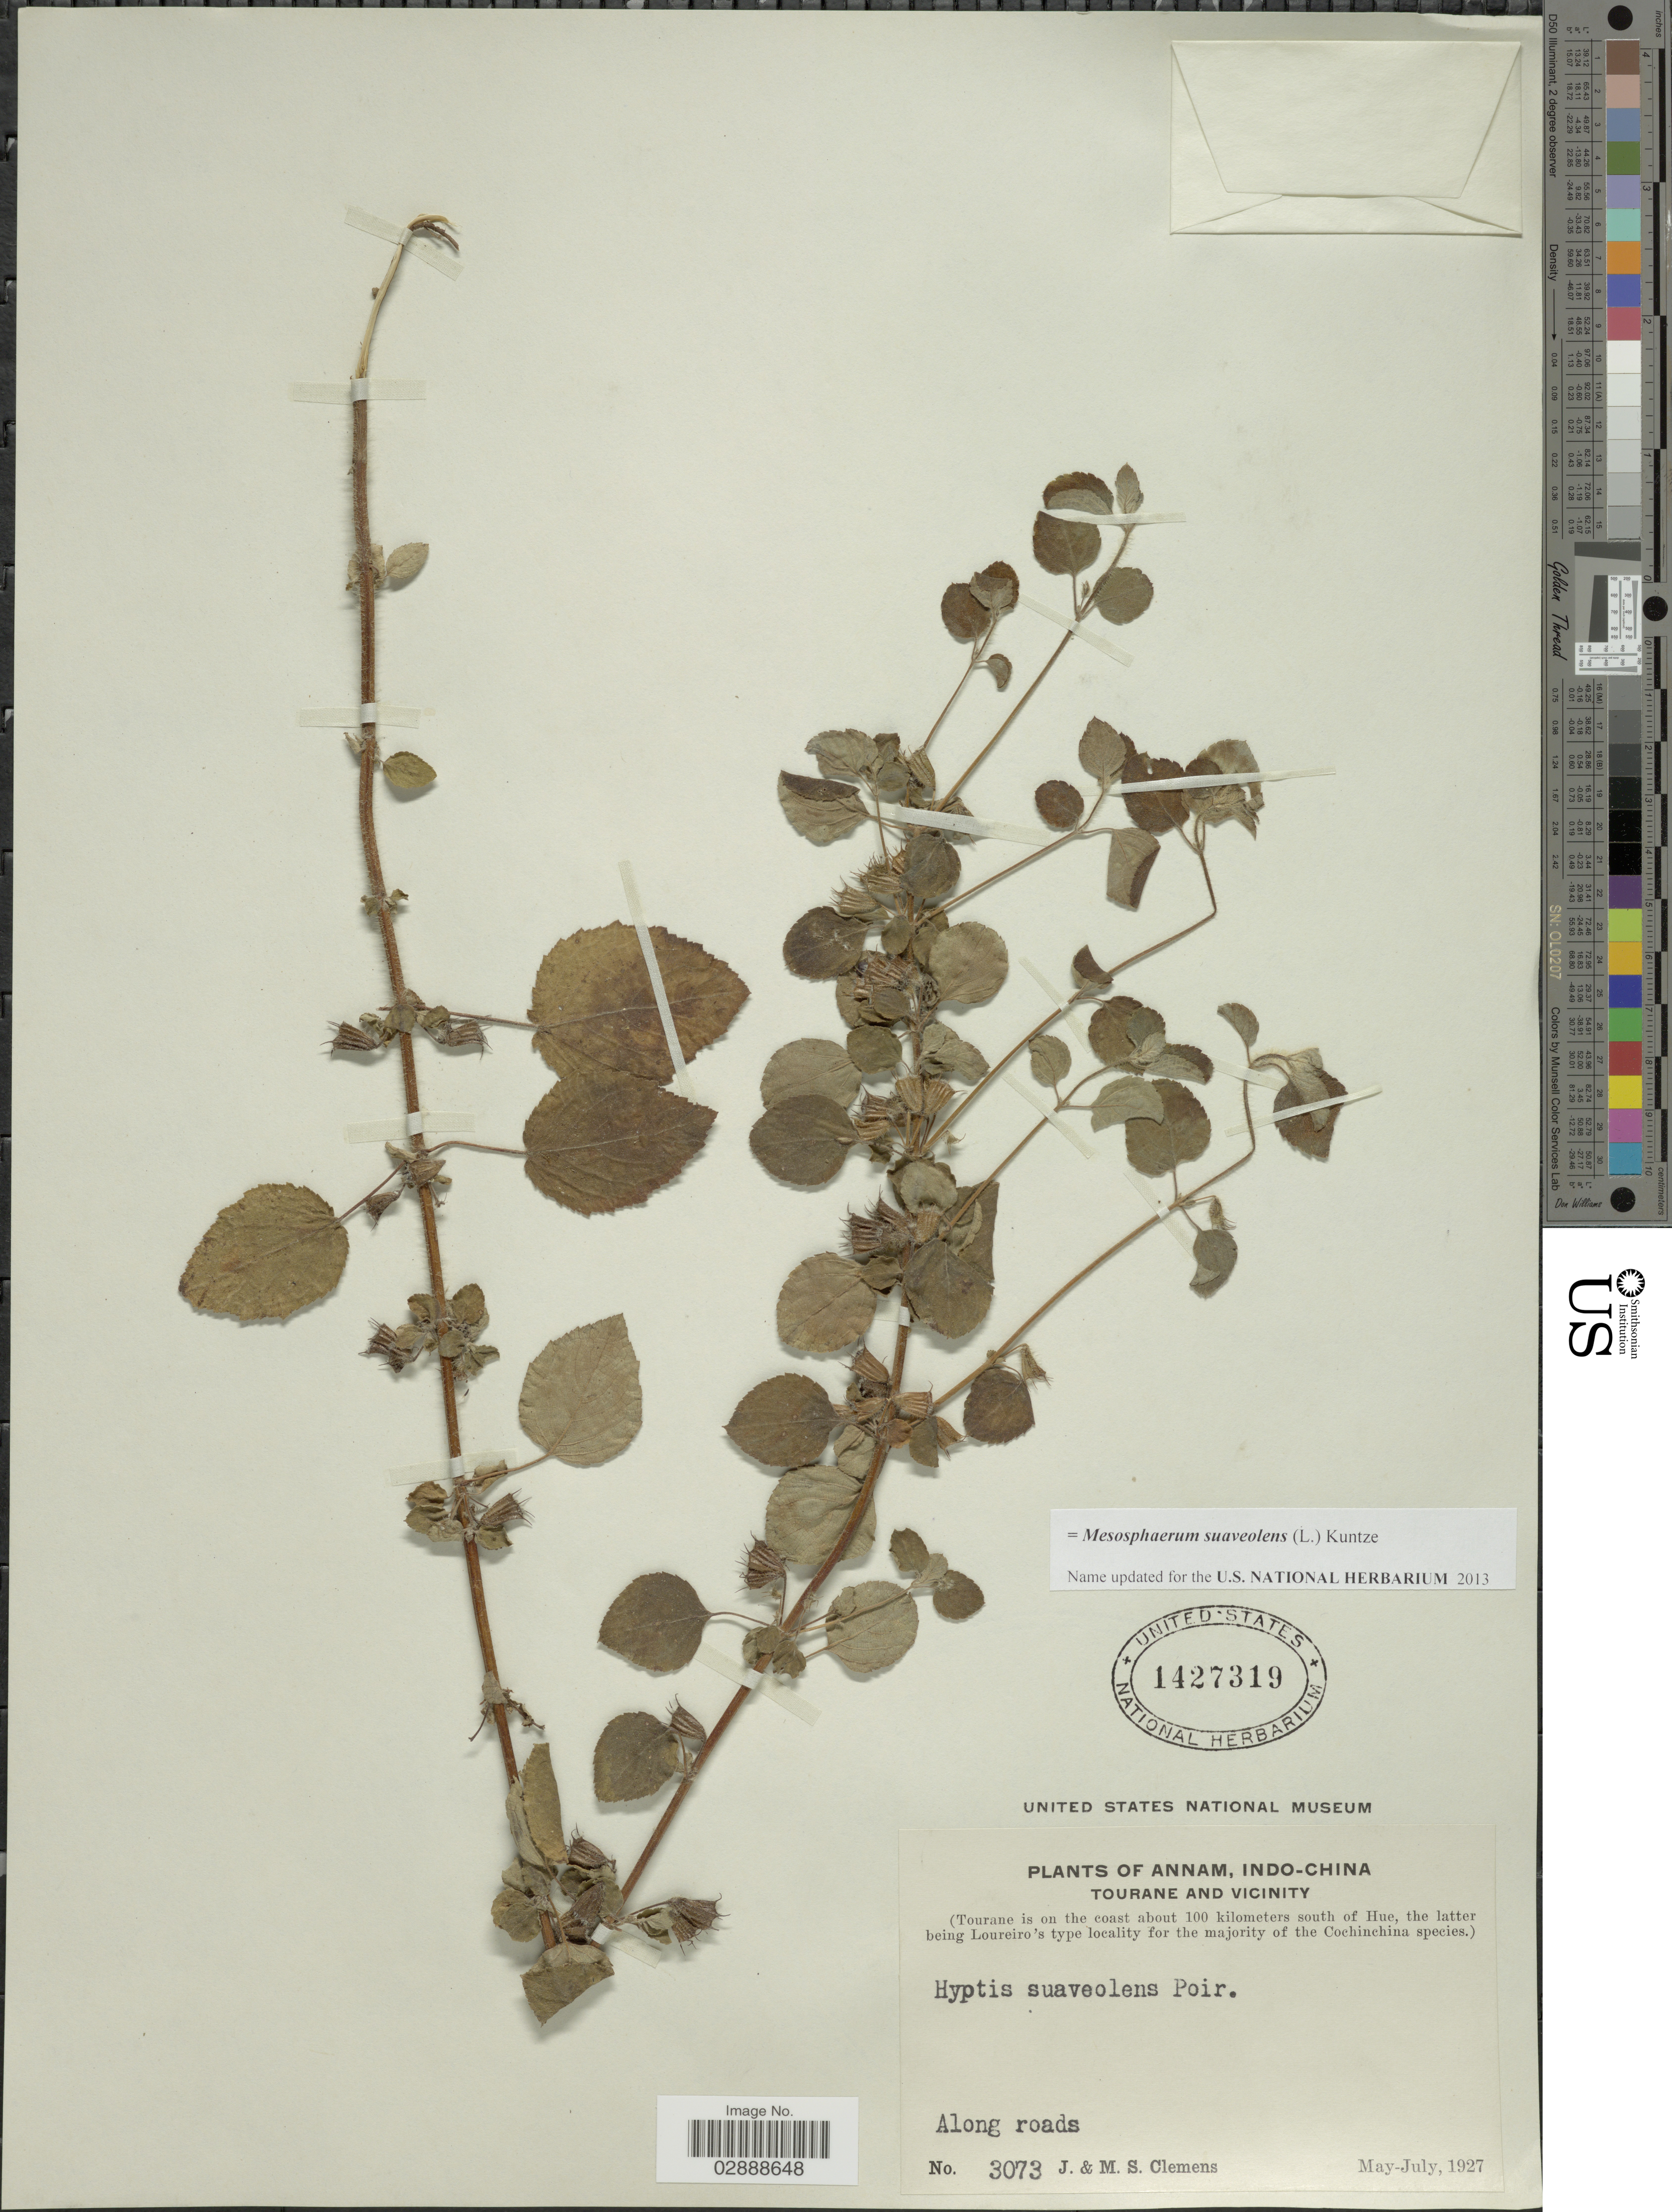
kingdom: Plantae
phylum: Tracheophyta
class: Magnoliopsida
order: Lamiales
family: Lamiaceae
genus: Mesosphaerum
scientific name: Mesosphaerum suaveolens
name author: (L.) Kuntze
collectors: J. Clemens & M. S. Clemens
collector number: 3073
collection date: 1927-05/1927-07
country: Vietnam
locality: Annam, Indo-China, Tourane and vicinity (Tourane is on the coast about 100 kilometers south of Hue). Along roads.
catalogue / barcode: US 1427319